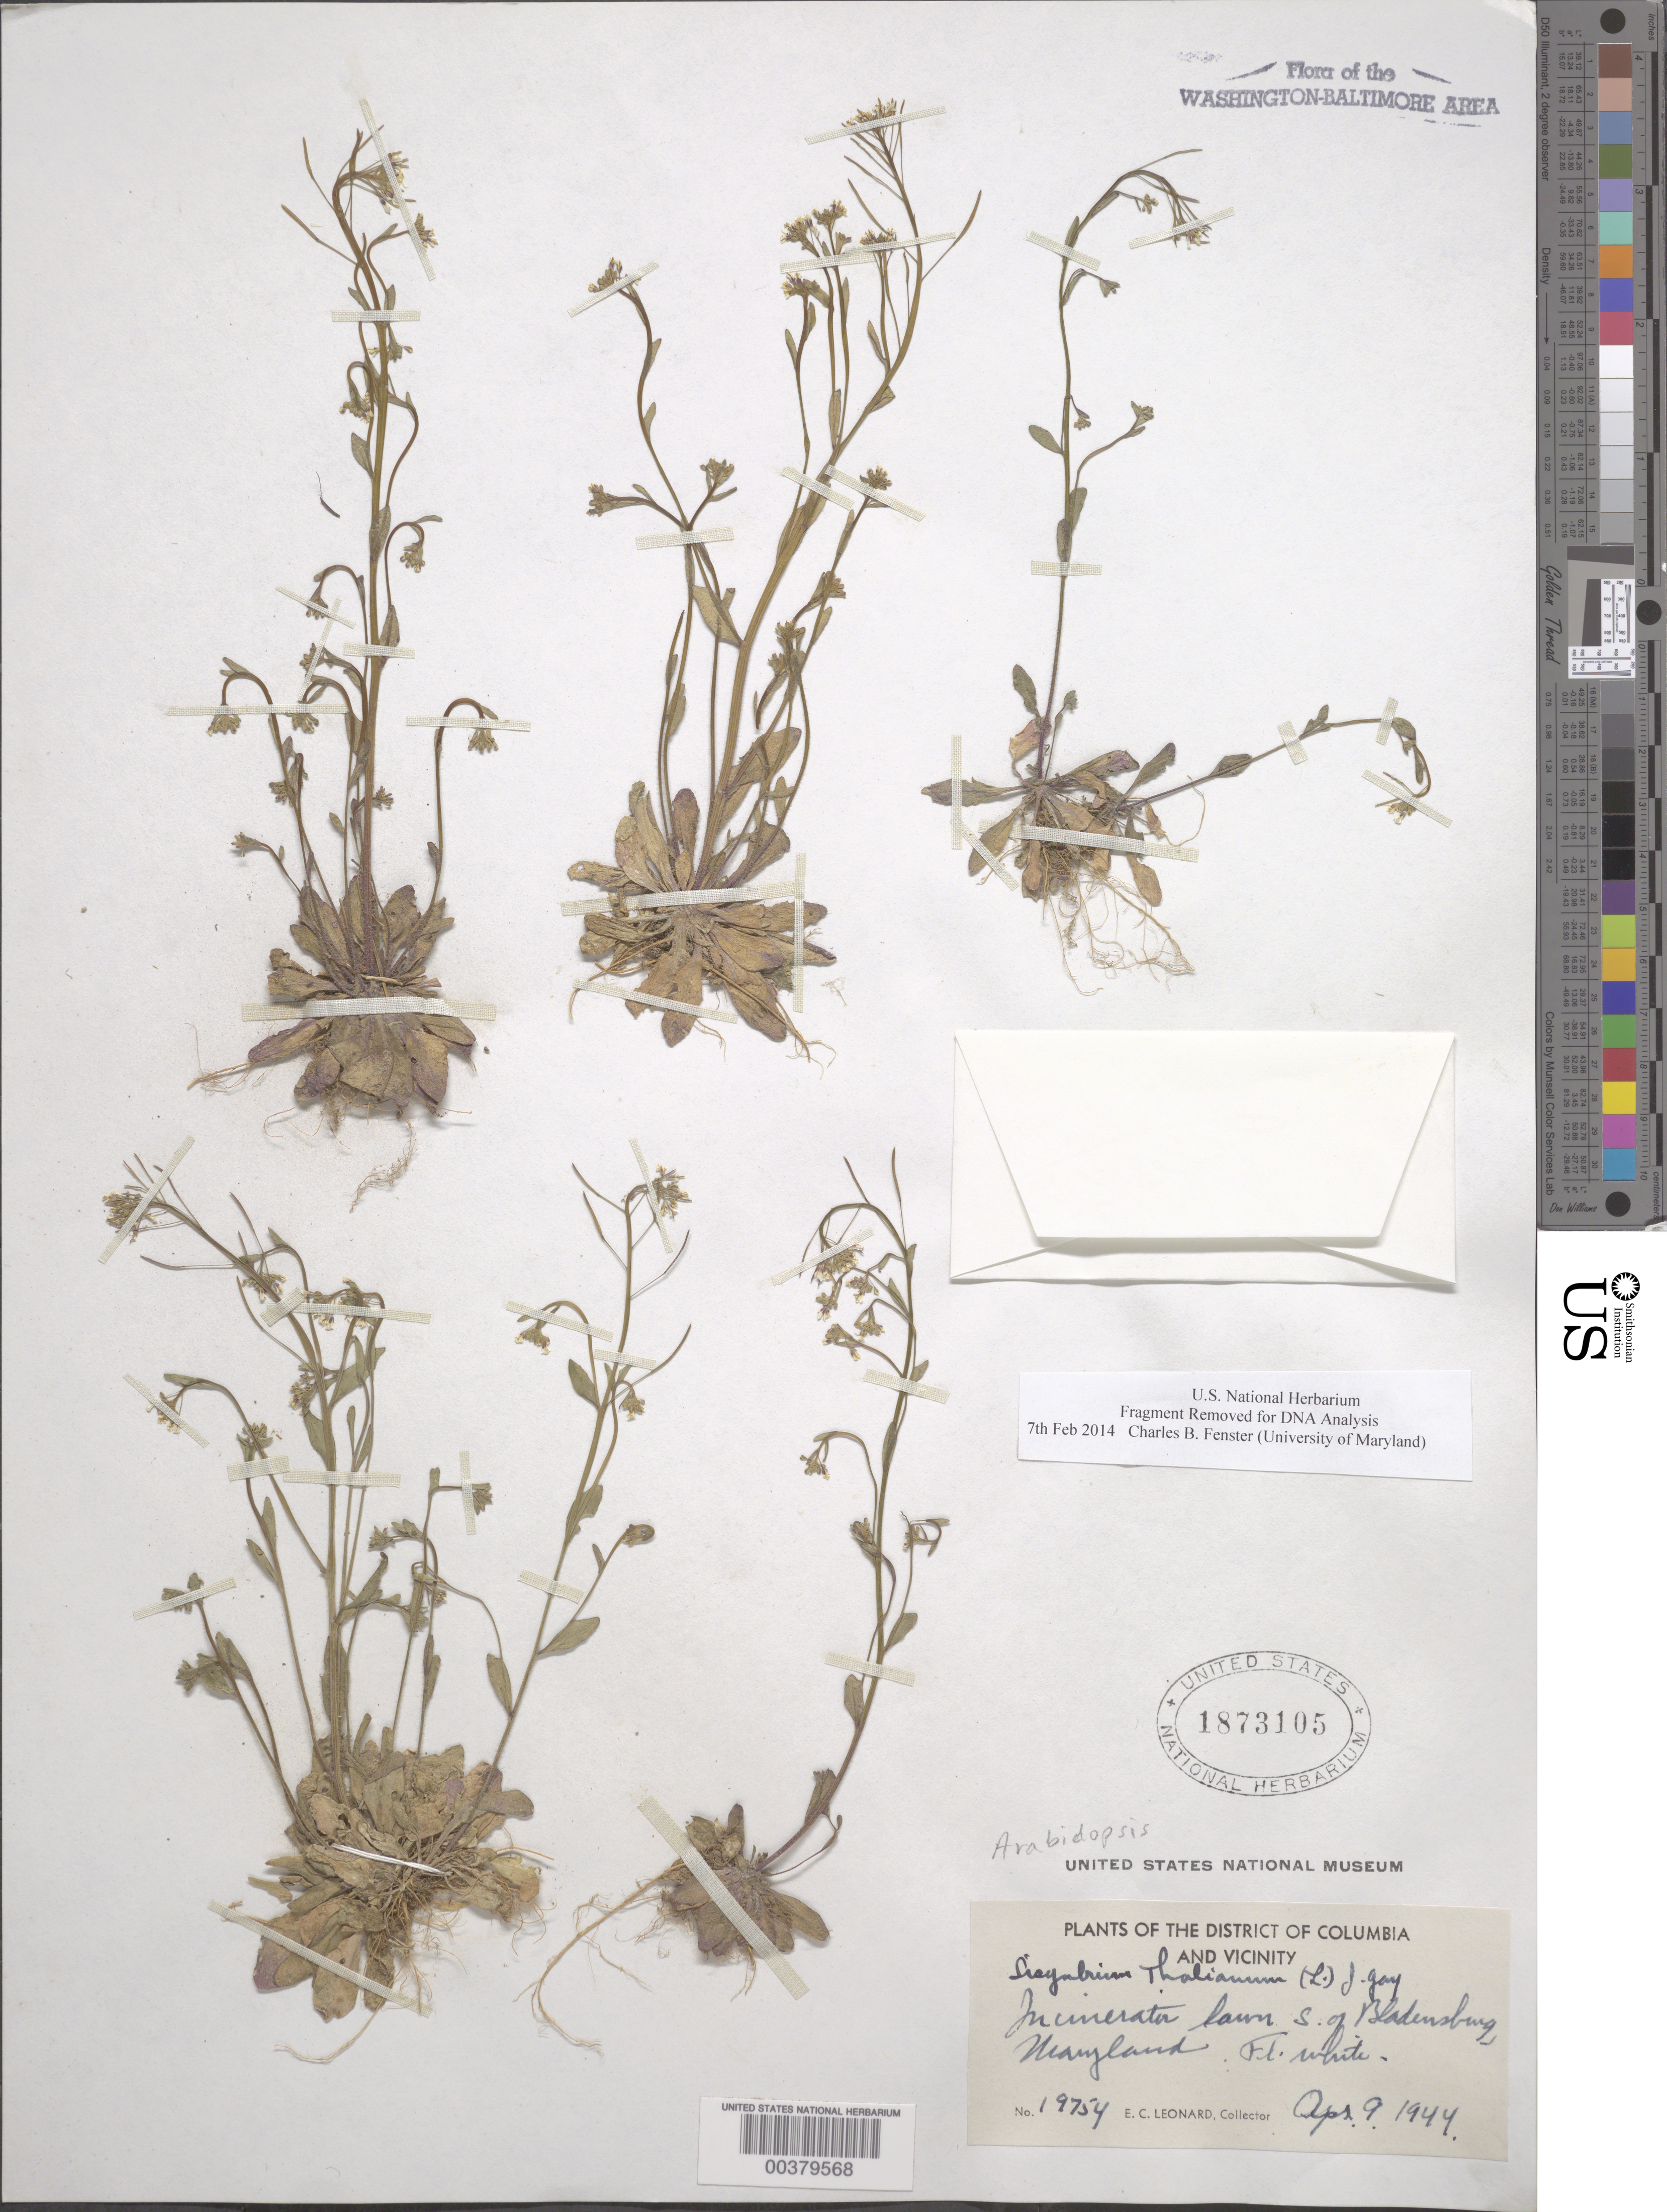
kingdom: Plantae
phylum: Tracheophyta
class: Magnoliopsida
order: Brassicales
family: Brassicaceae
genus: Arabidopsis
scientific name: Arabidopsis thaliana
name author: (L.) Heynh.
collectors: E. C. Leonard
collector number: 19754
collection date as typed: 09 Apr 1944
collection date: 1944-04-09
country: United States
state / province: Maryland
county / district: Prince George's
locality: Incinerator, south of Bladensburg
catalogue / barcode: US 1873105